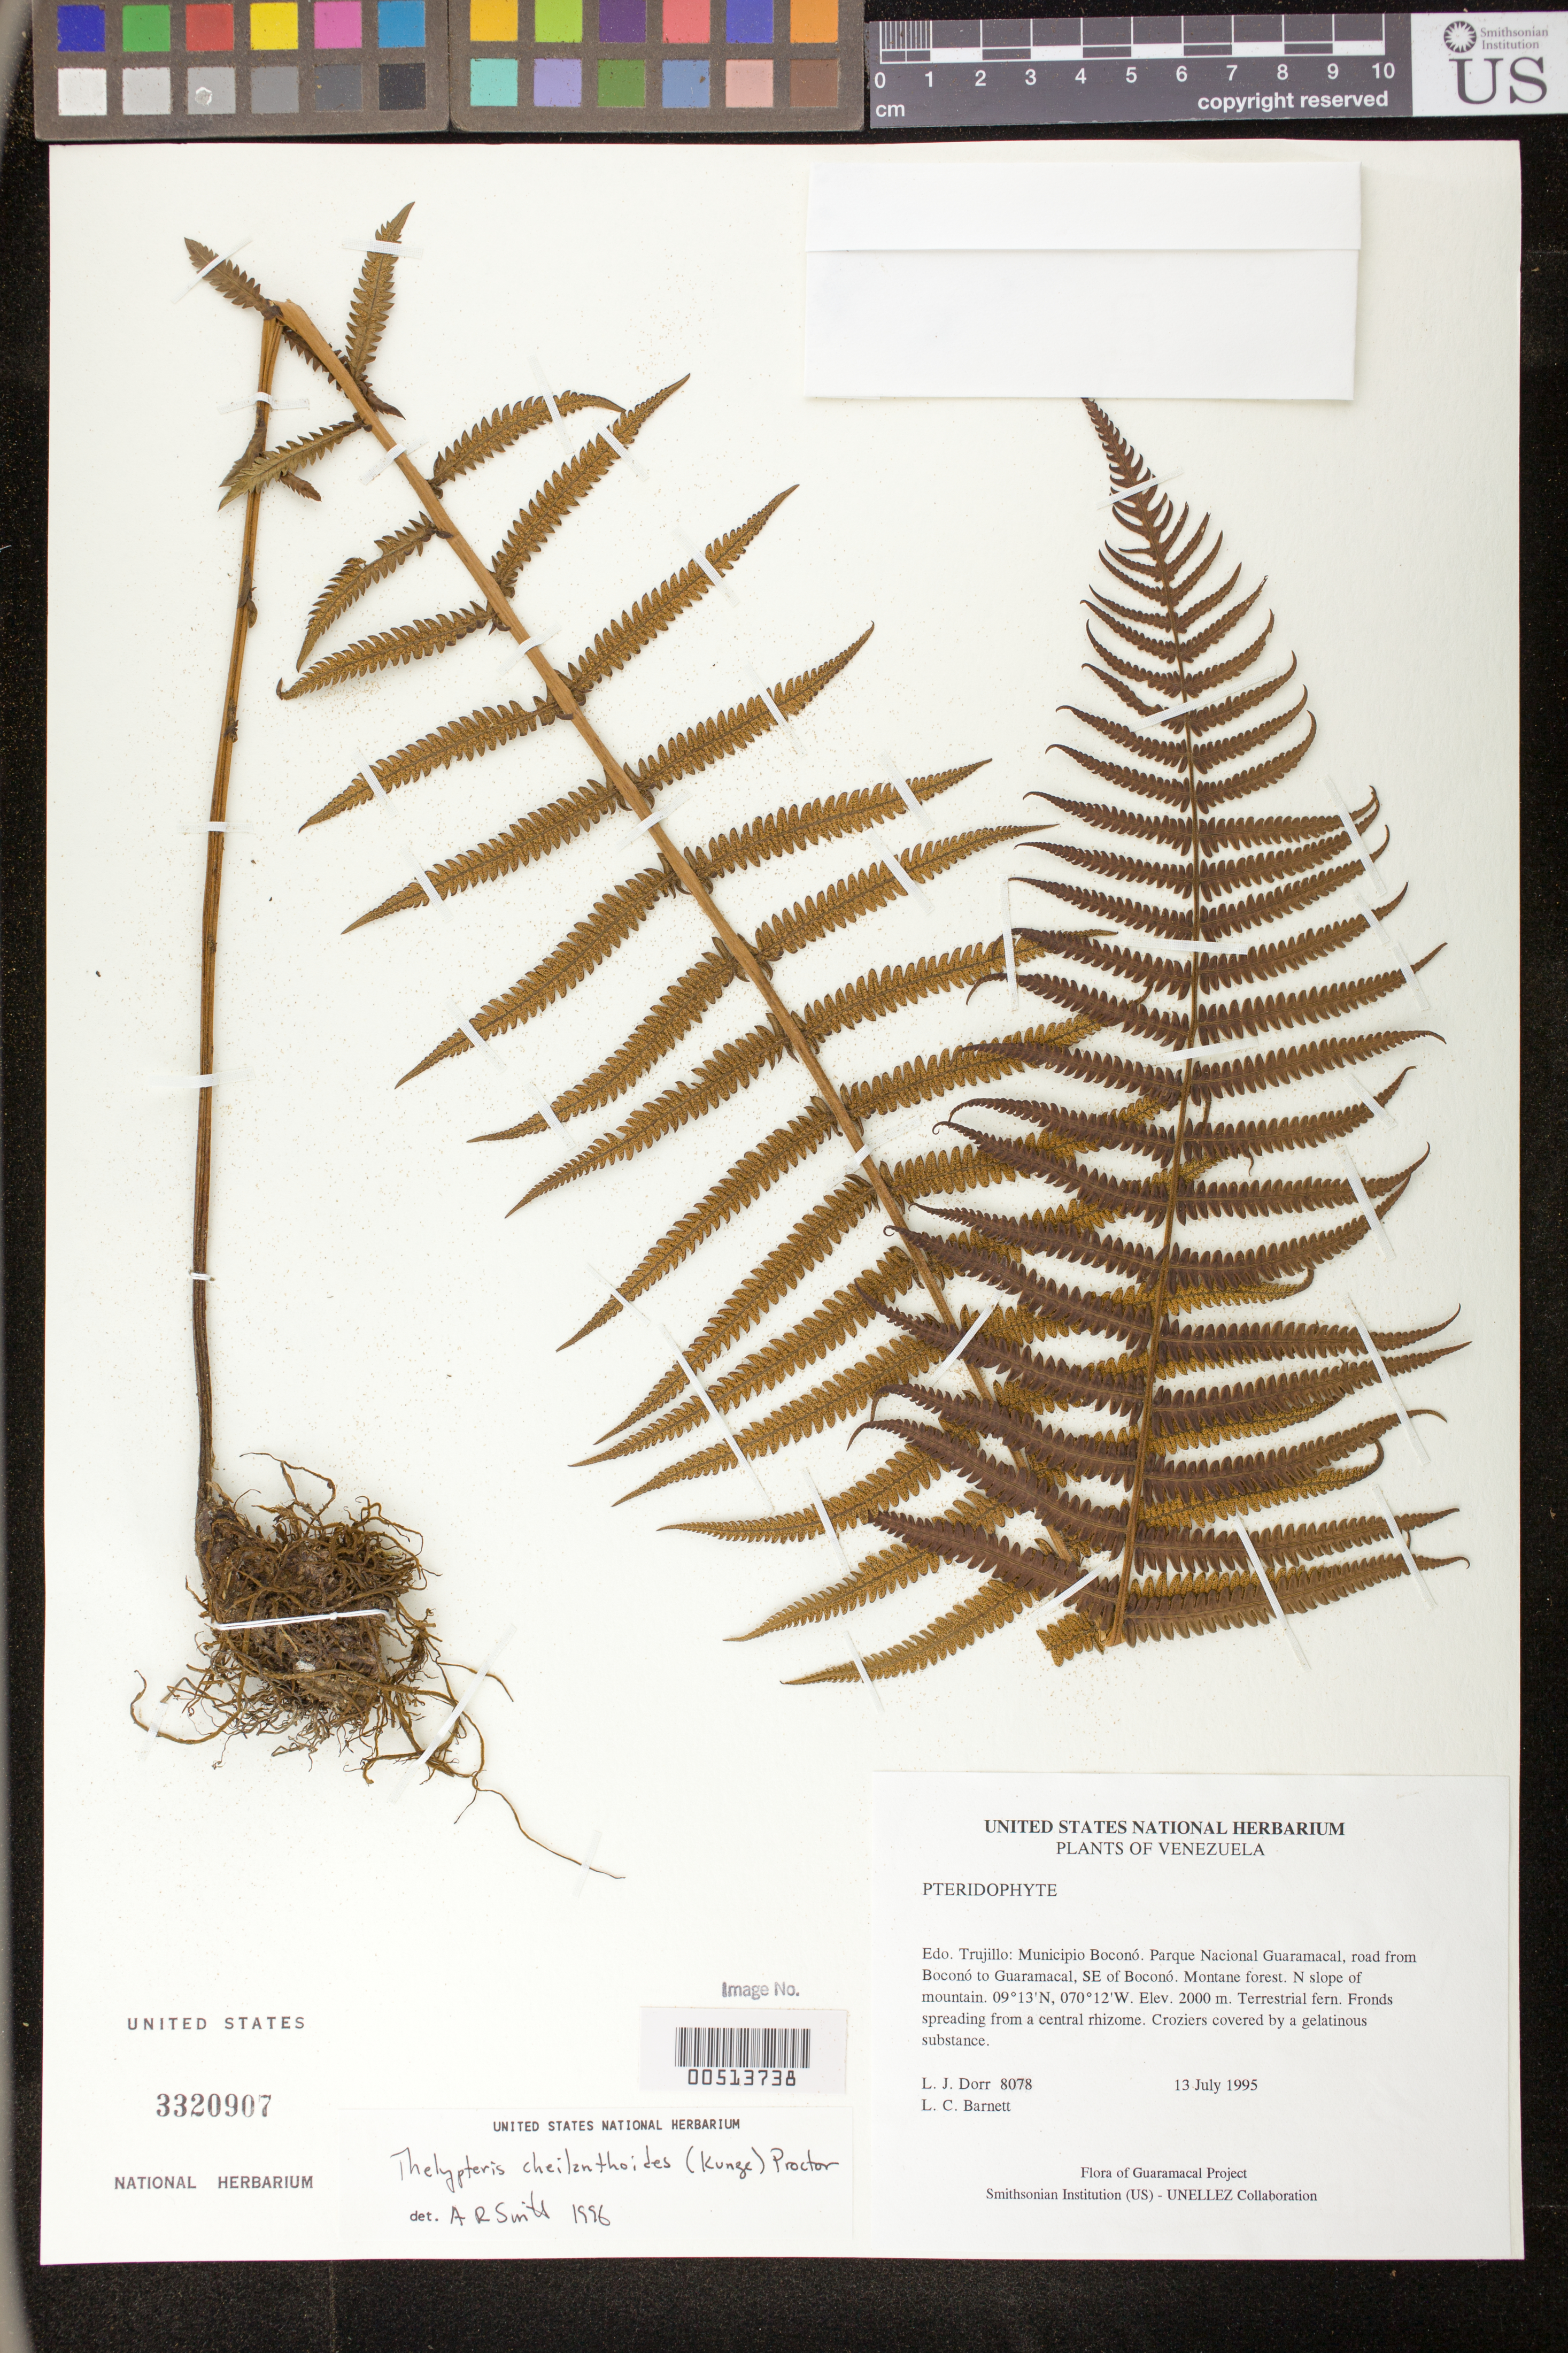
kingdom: Plantae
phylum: Tracheophyta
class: Polypodiopsida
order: Polypodiales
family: Thelypteridaceae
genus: Thelypteris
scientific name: Thelypteris cheilanthoides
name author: (Kunze) Proctor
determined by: Smith, Alan R., (UC)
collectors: L. J. Dorr & L. C. Barnett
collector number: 8078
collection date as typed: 13 Jul 1995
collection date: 1995-07-13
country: Venezuela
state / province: Trujillo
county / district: Boconó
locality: Parque Nacional Guaramacal, road from Boconó to Guaramacal, SE of Boconó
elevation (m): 2000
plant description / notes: PORT, UC, US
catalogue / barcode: US 3320907